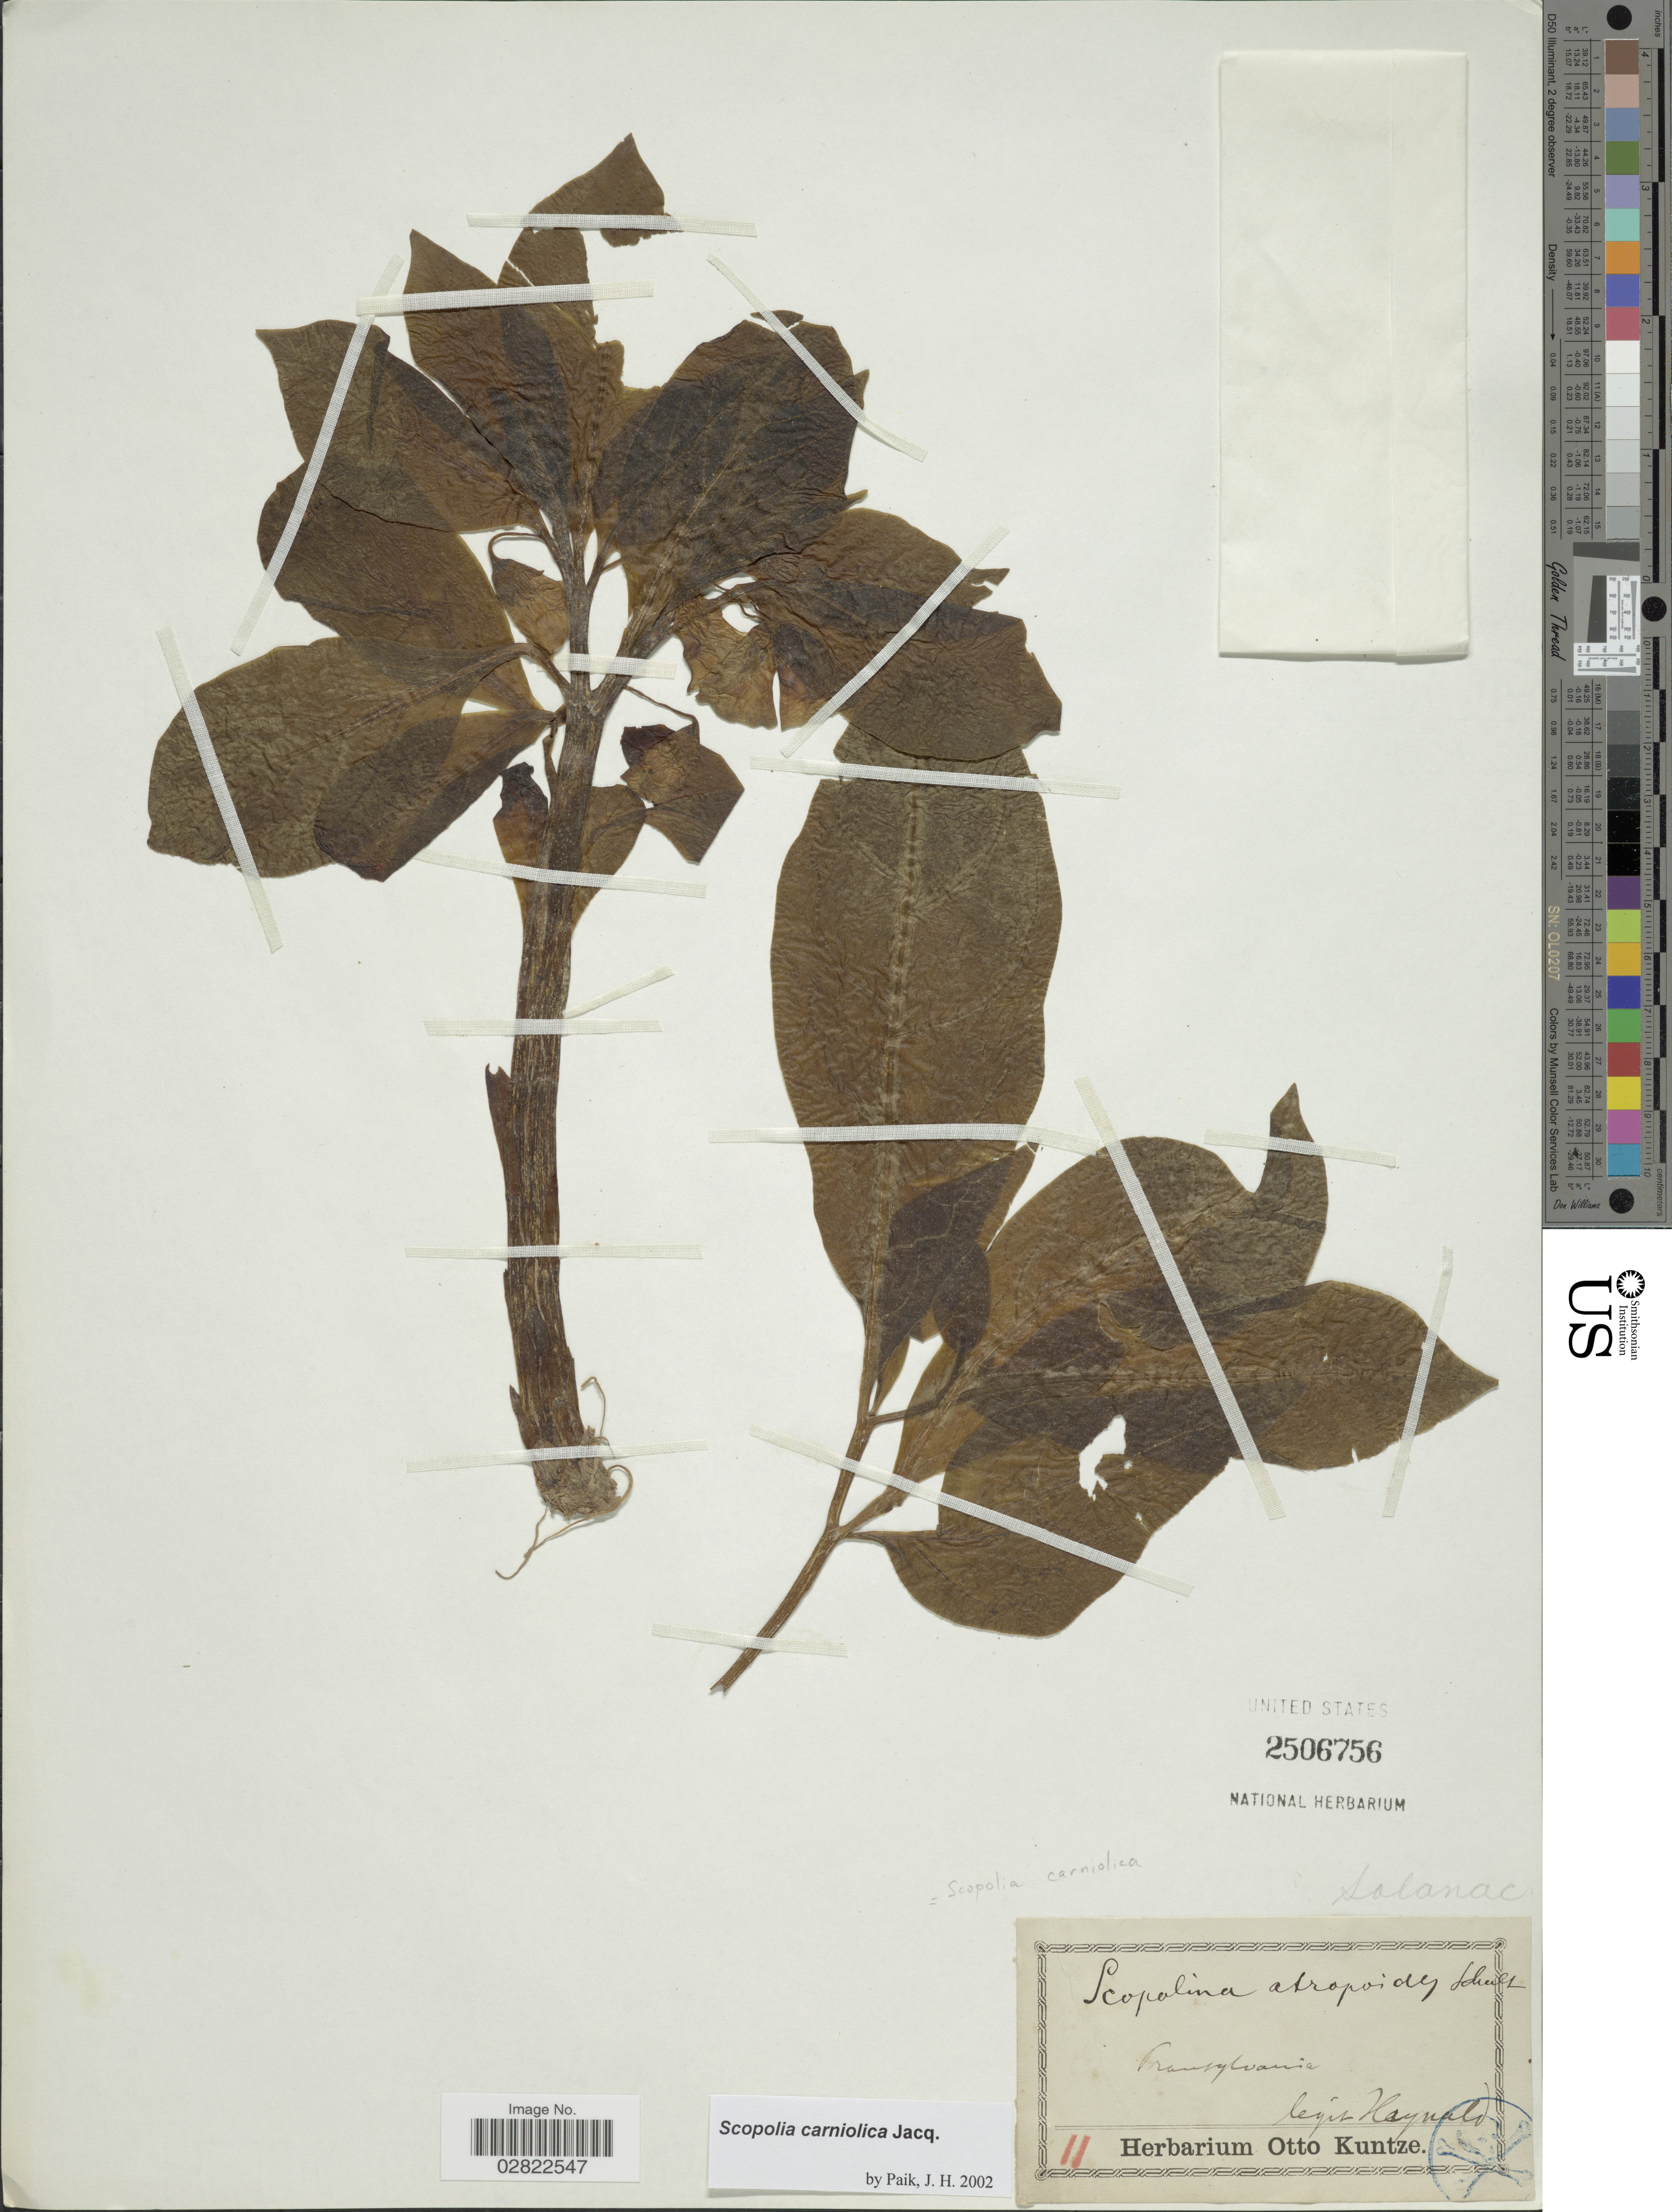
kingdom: Plantae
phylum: Tracheophyta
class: Magnoliopsida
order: Solanales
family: Solanaceae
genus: Scopolia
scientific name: Scopolia carniolica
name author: Jacq.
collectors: -. Haynald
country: Romania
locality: Transylvania.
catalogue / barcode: US 2506756